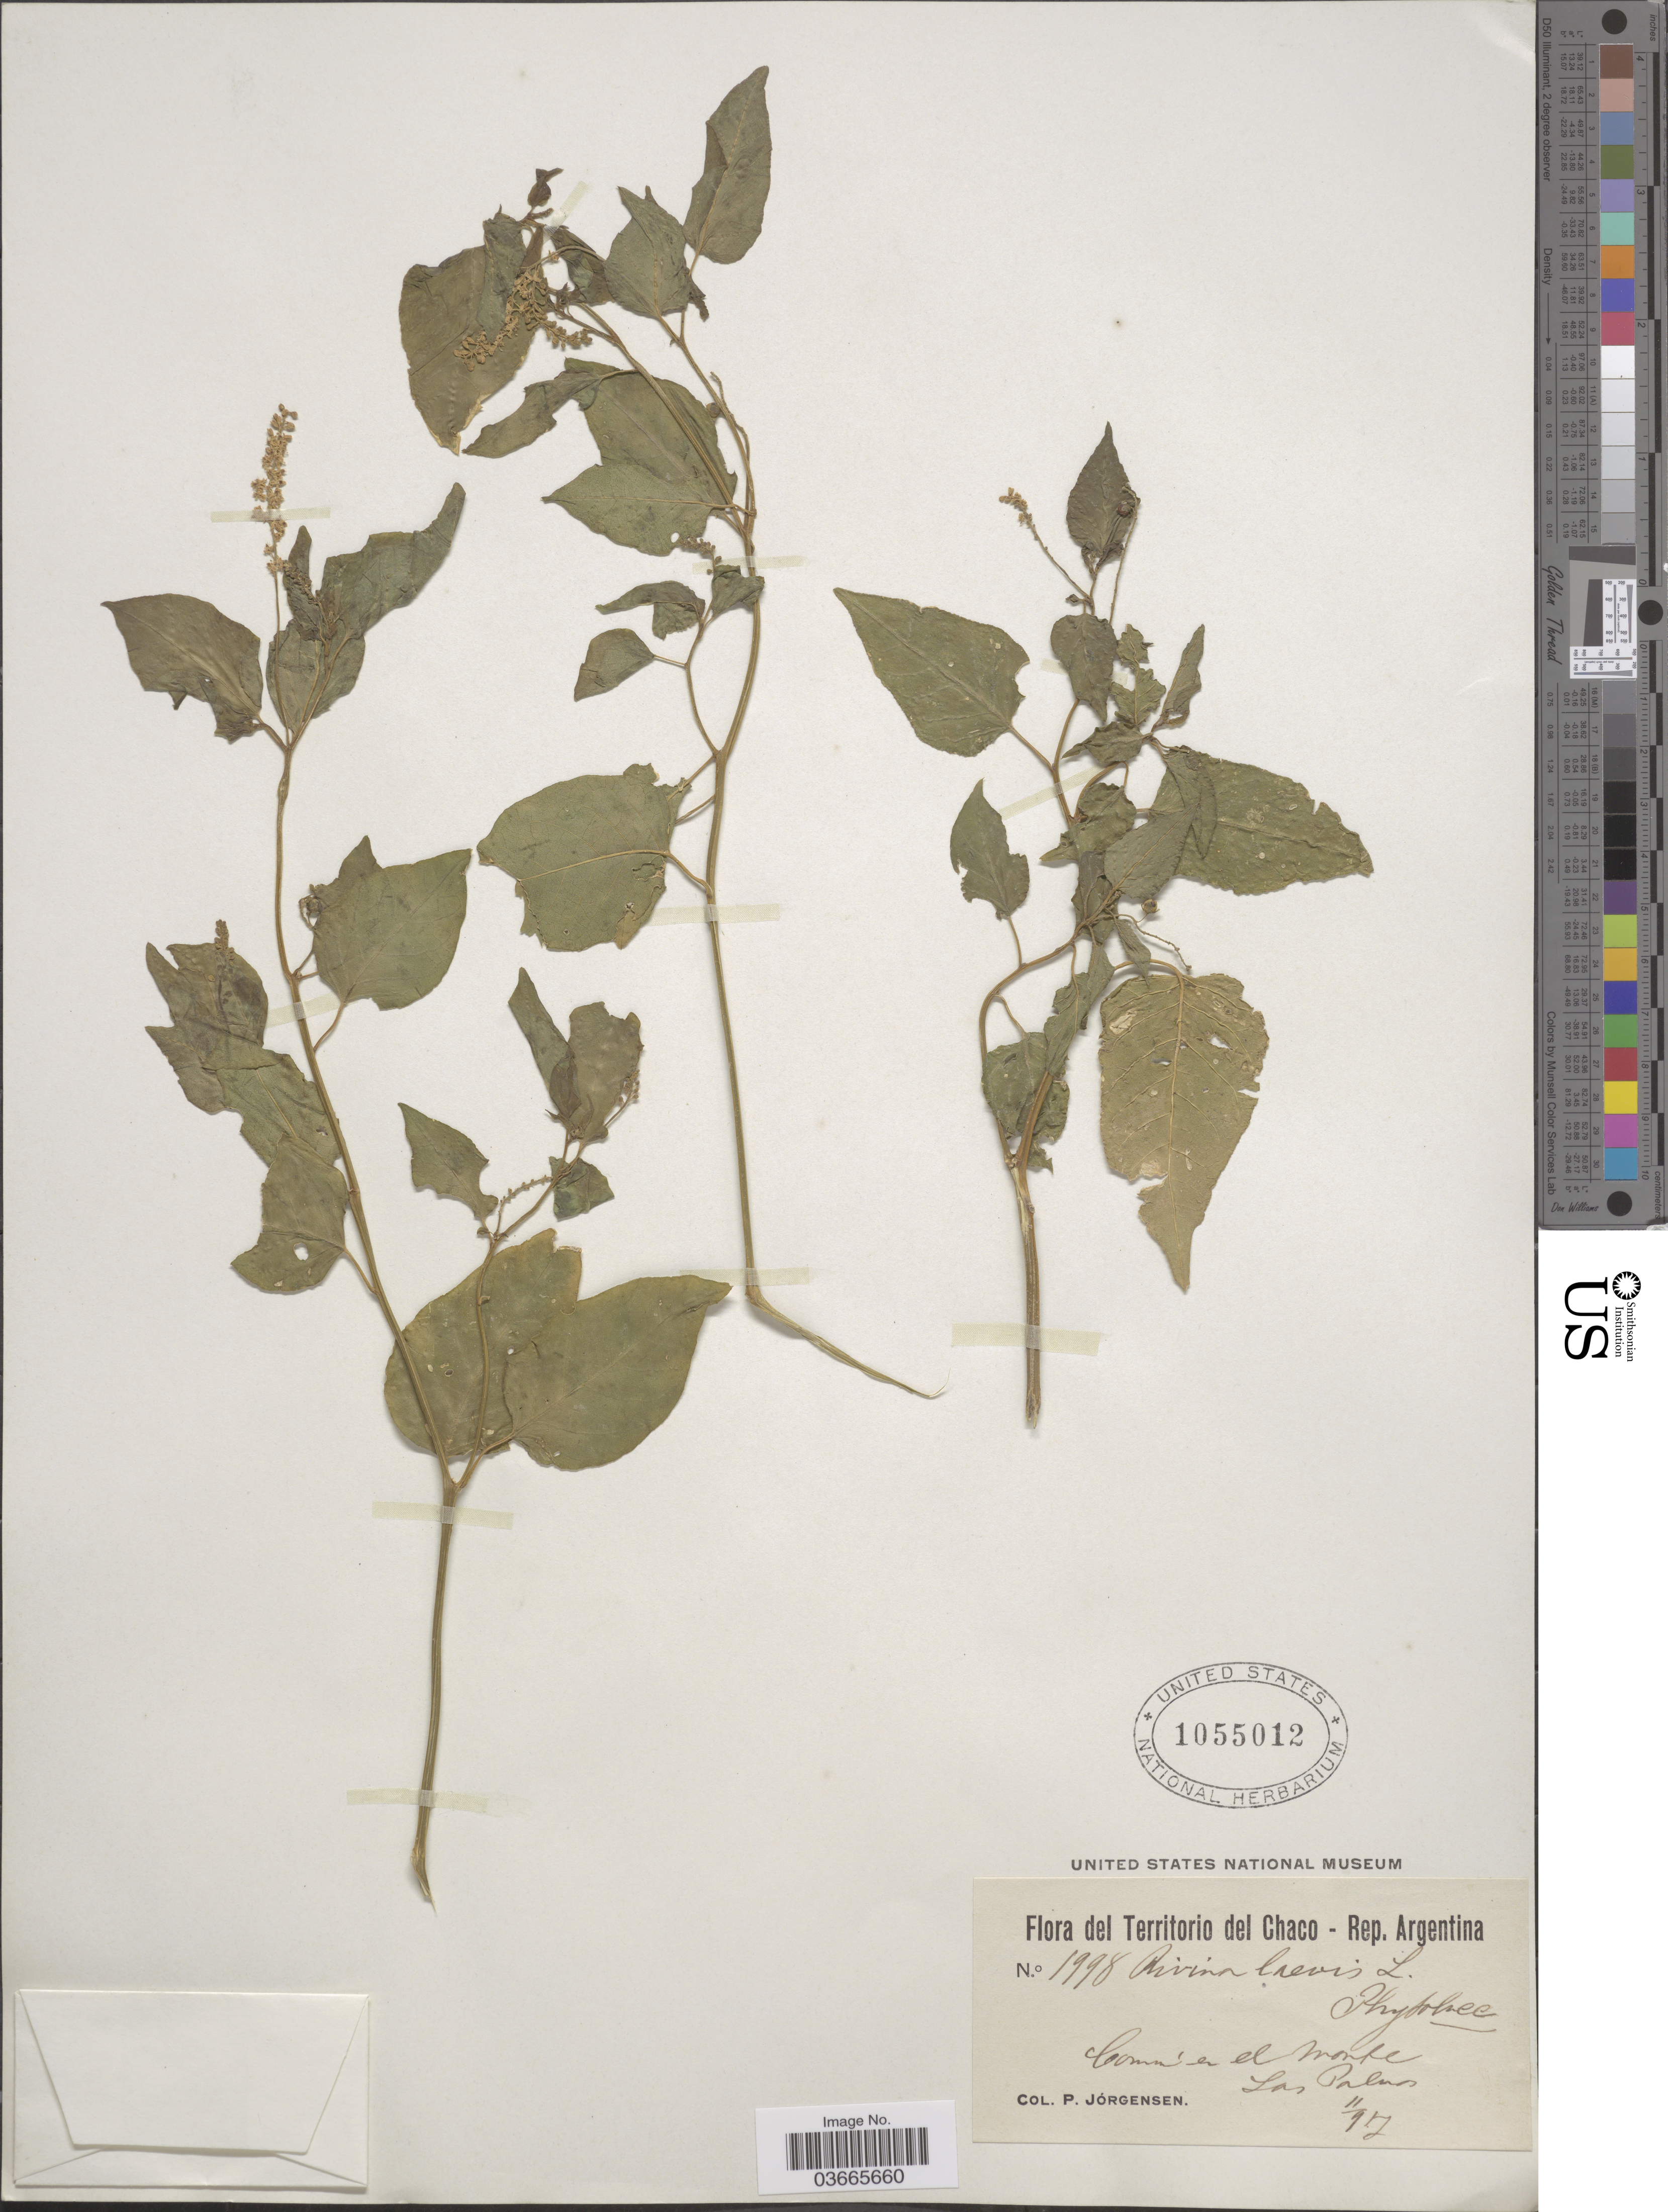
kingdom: Plantae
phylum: Tracheophyta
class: Magnoliopsida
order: Caryophyllales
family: Phytolaccaceae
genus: Rivina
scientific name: Rivina humilis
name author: L.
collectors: P. Jörgensen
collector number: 1998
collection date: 1917-11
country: Argentina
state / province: Chaco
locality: Común en el monte Las Palmas.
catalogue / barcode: US 1055012